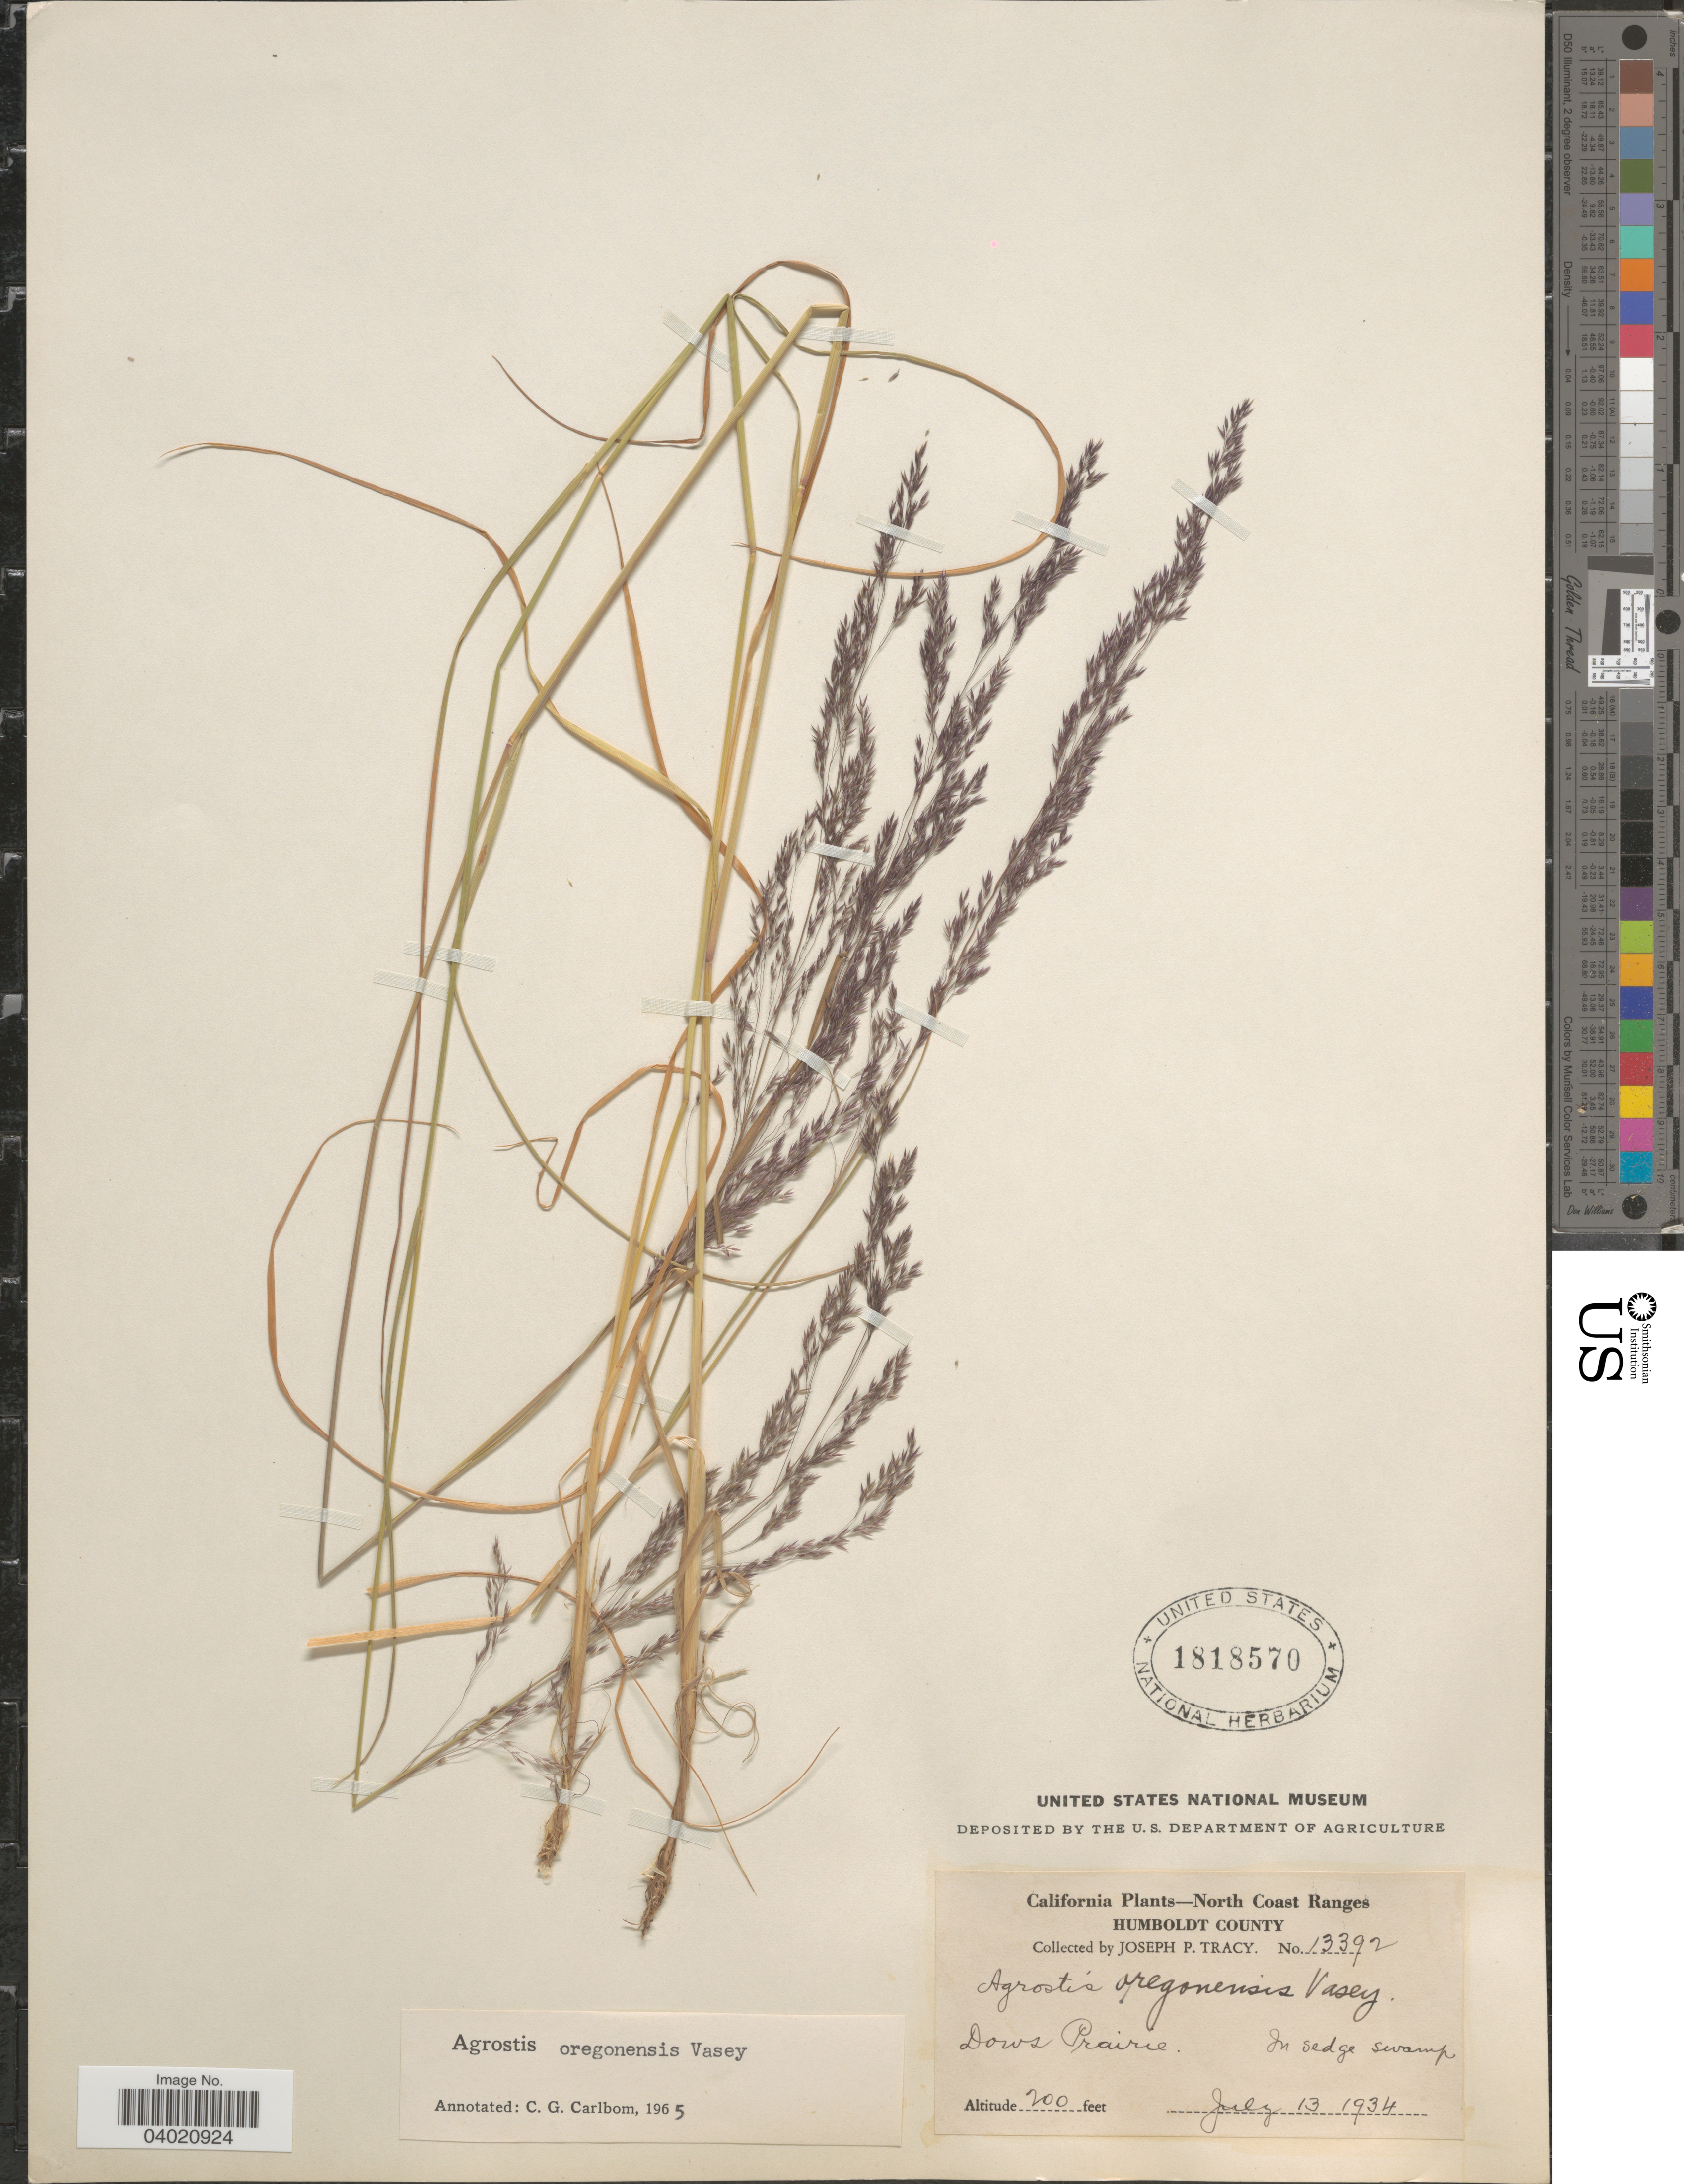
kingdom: Plantae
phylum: Tracheophyta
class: Liliopsida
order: Poales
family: Poaceae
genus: Agrostis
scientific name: Agrostis oregonensis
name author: Vasey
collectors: J. Tracy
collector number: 13392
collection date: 1934-07-13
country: United States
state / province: California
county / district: Humboldt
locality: North Coast Ranges. Humboldt County. Dows Prairie.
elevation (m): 61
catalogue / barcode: US 1818570